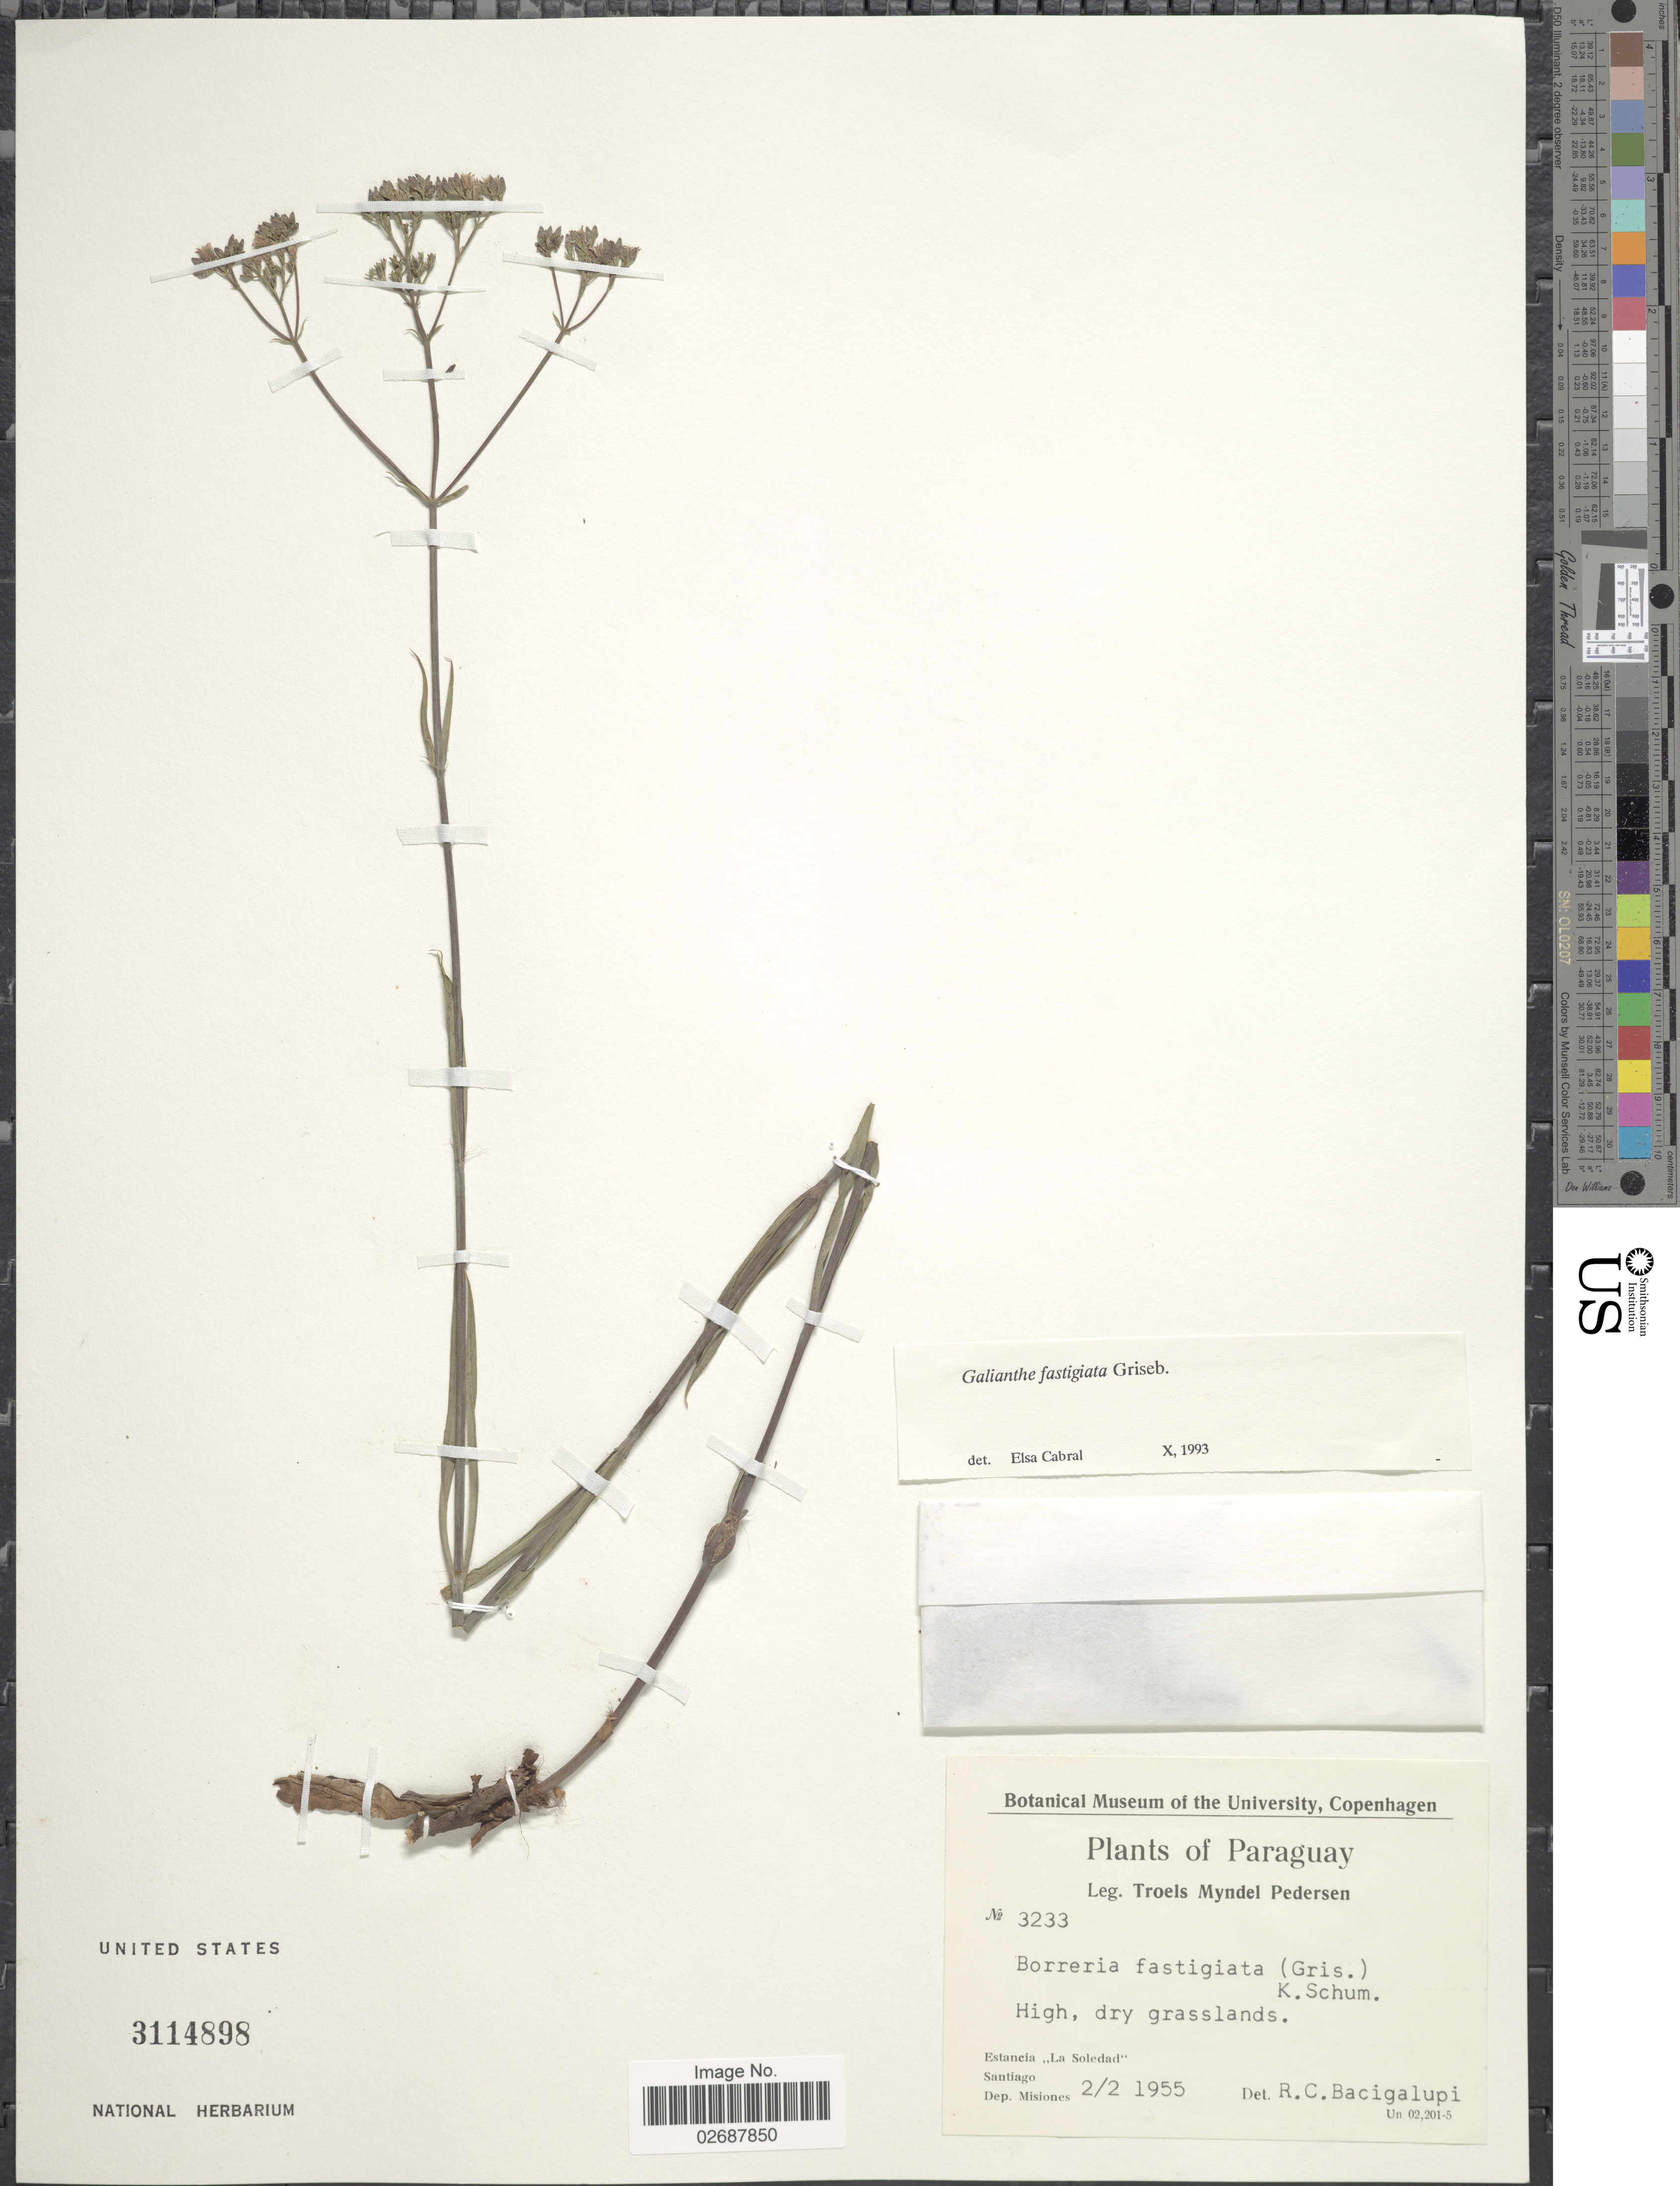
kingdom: Plantae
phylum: Tracheophyta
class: Magnoliopsida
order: Gentianales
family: Rubiaceae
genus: Galianthe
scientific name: Galianthe fastigiata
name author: Griseb.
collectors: T. Pederson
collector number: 3233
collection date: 1955-02-02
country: Paraguay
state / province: Misiones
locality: Estancia "La Soledad" Santiago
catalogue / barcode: US 3114898